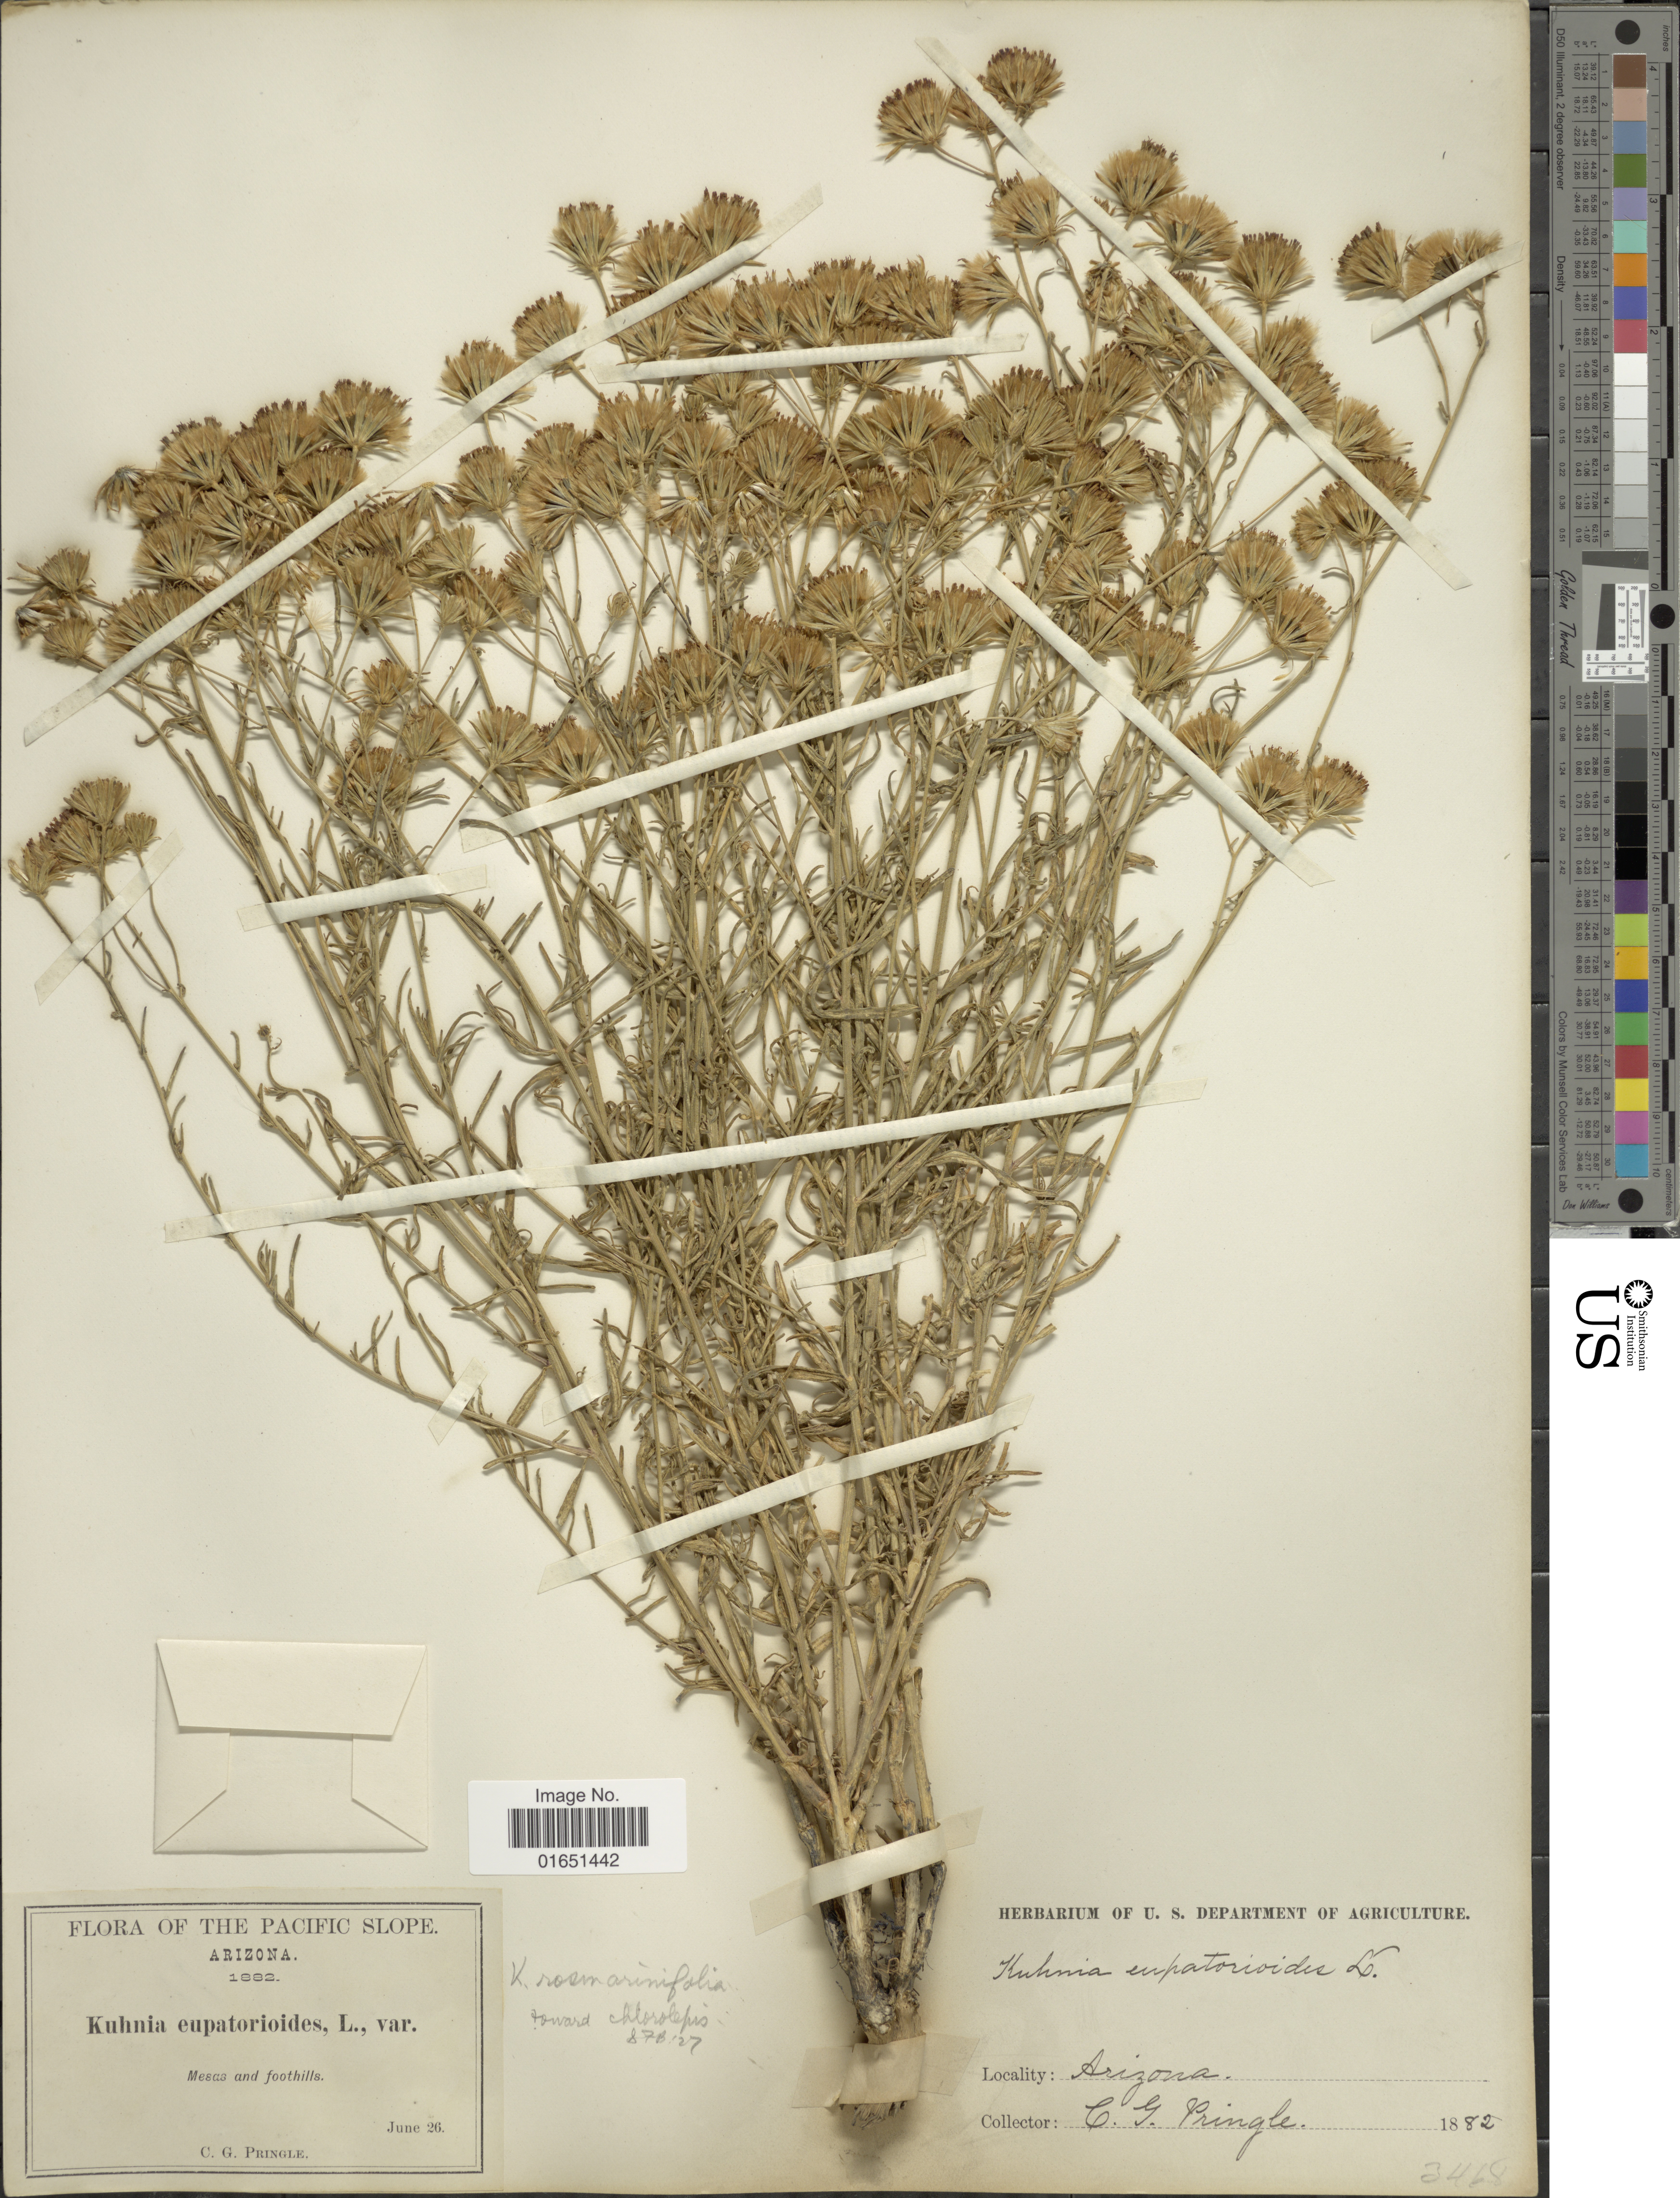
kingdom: Plantae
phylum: Tracheophyta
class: Magnoliopsida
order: Asterales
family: Asteraceae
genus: Brickellia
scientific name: Brickellia rosmarinifolia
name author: (Vent.) W.A. Weber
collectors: C. G. Pringle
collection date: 1882-06-26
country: United States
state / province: Arizona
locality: The Pacific Slope, Mesas and foothills